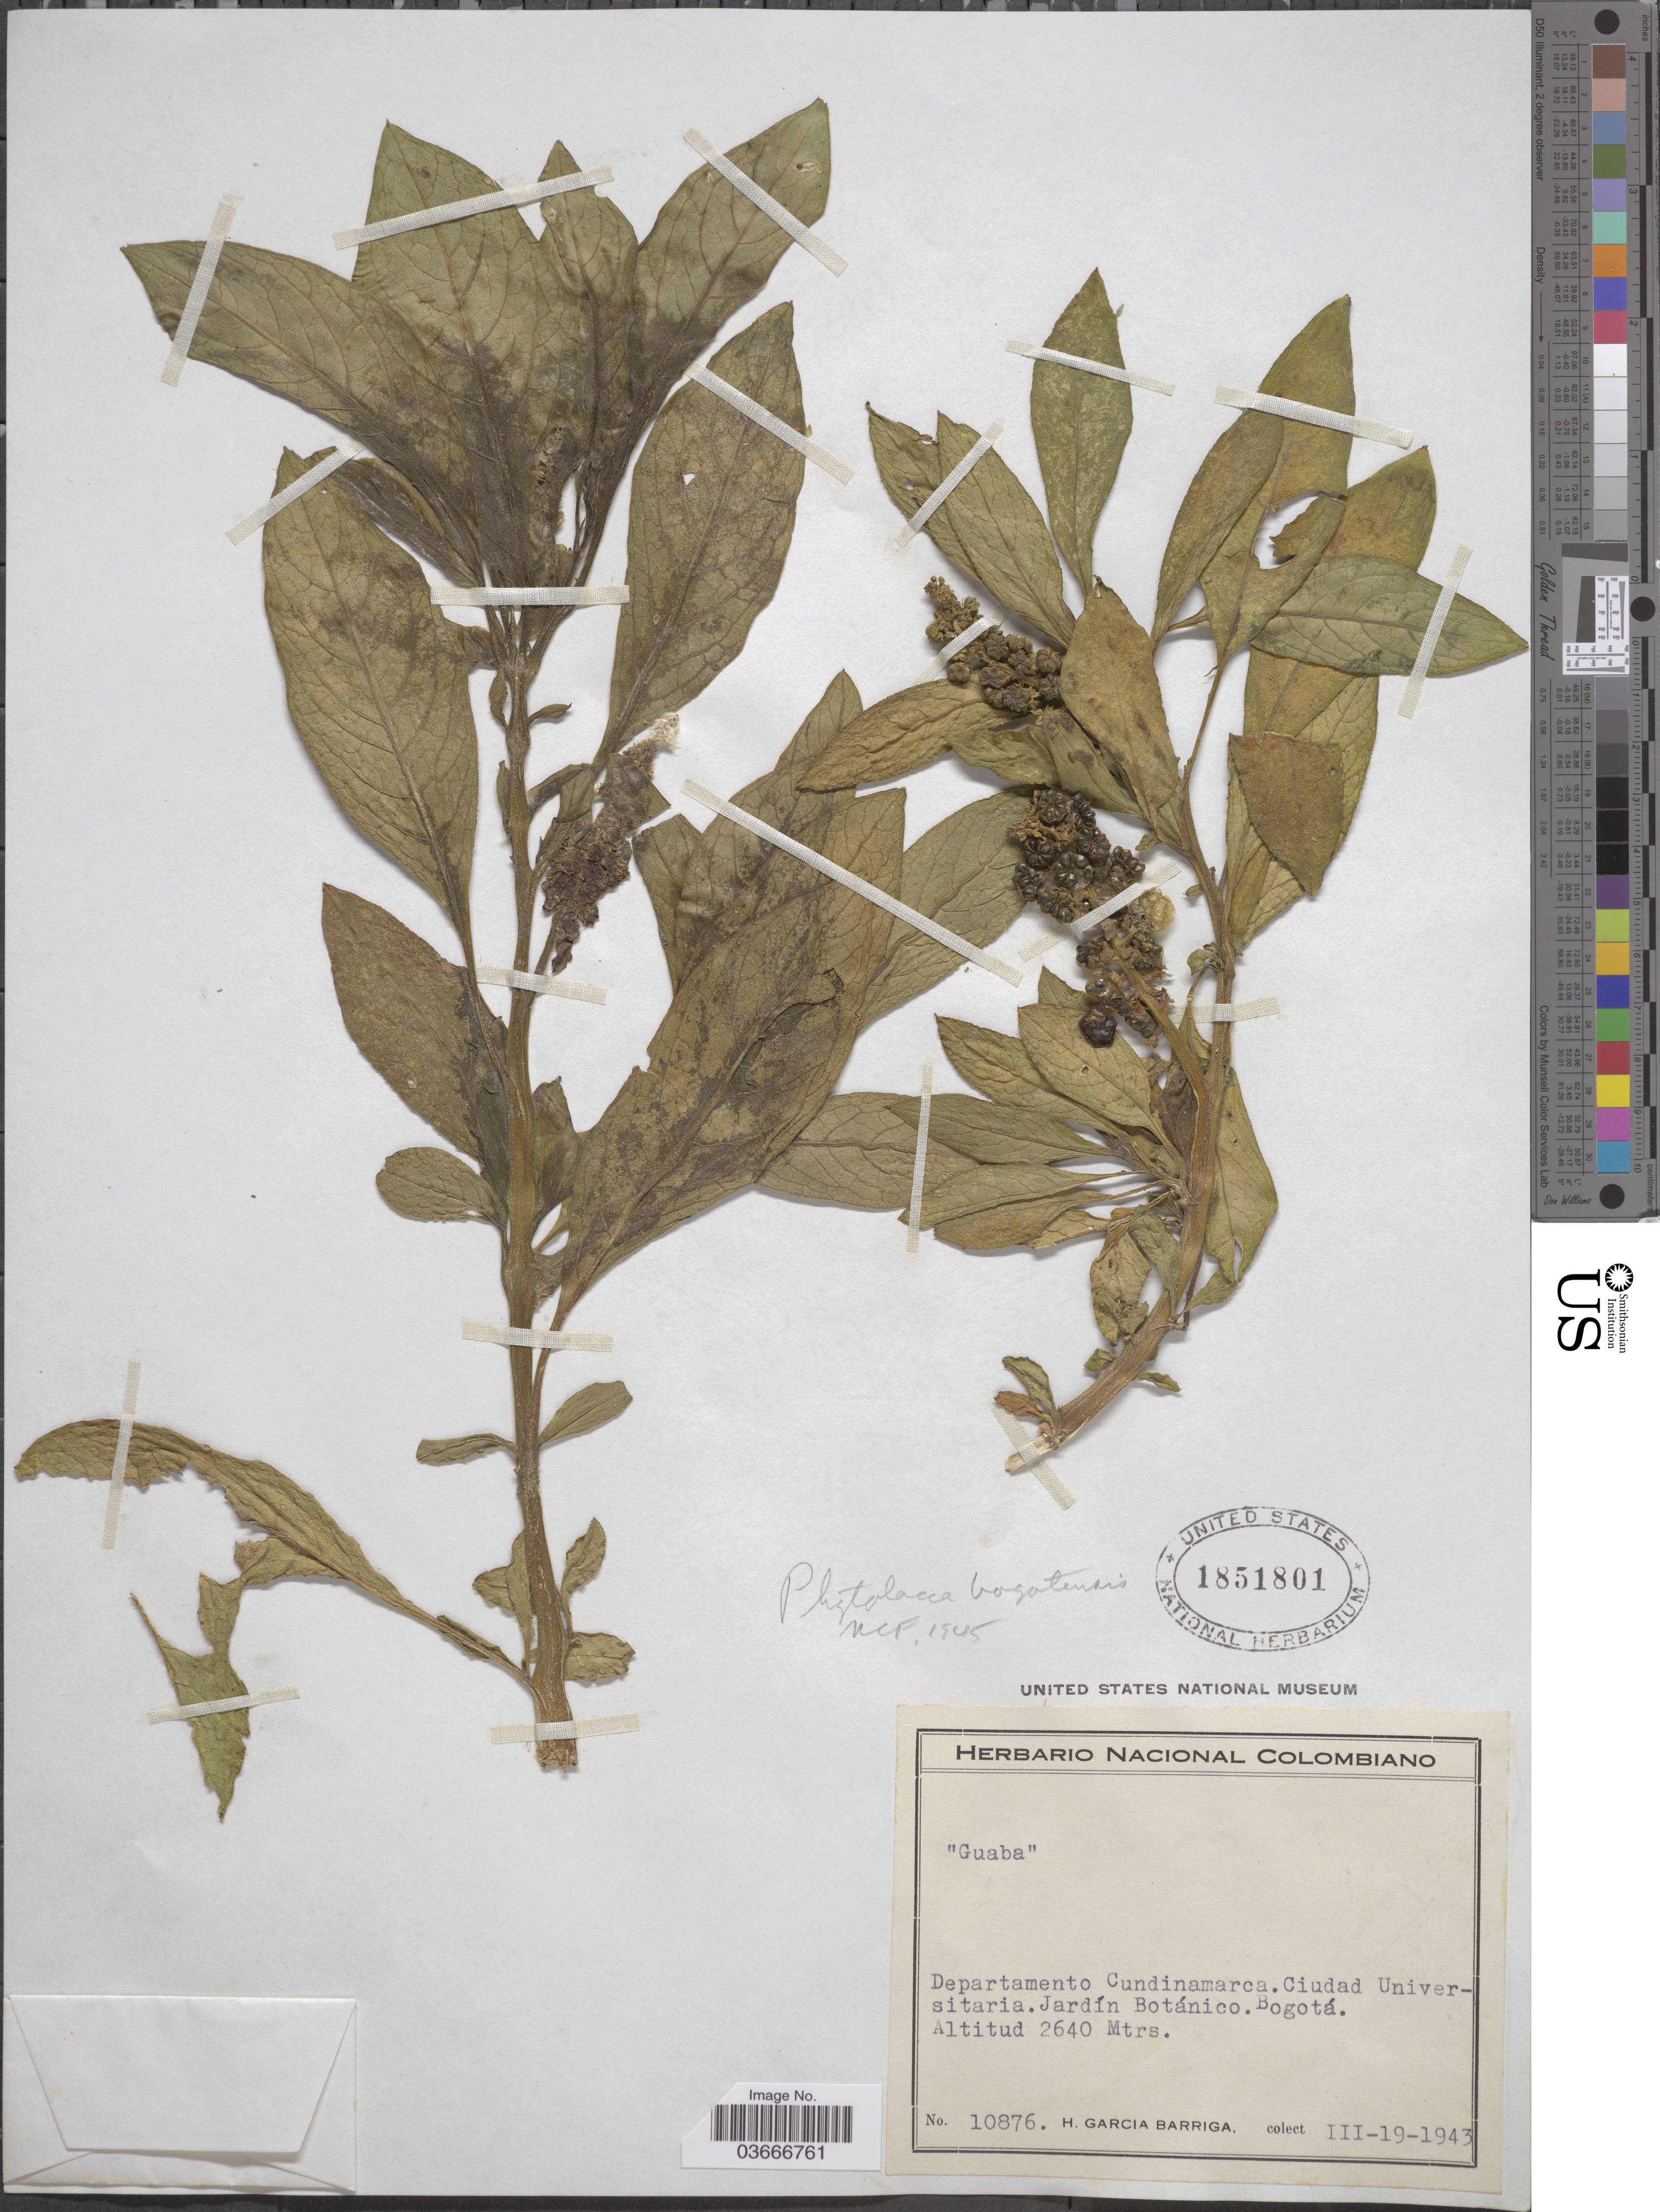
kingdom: Plantae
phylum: Tracheophyta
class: Magnoliopsida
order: Caryophyllales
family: Phytolaccaceae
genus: Phytolacca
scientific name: Phytolacca bogotensis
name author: Kunth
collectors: H. García Barriga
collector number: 10876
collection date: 1943-03-19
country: Colombia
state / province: Cundinamarca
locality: Departamento Cundinamarca. Ciudad Universitaria. Jardín Botánico. Bogotá.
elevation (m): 2640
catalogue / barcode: US 1851801